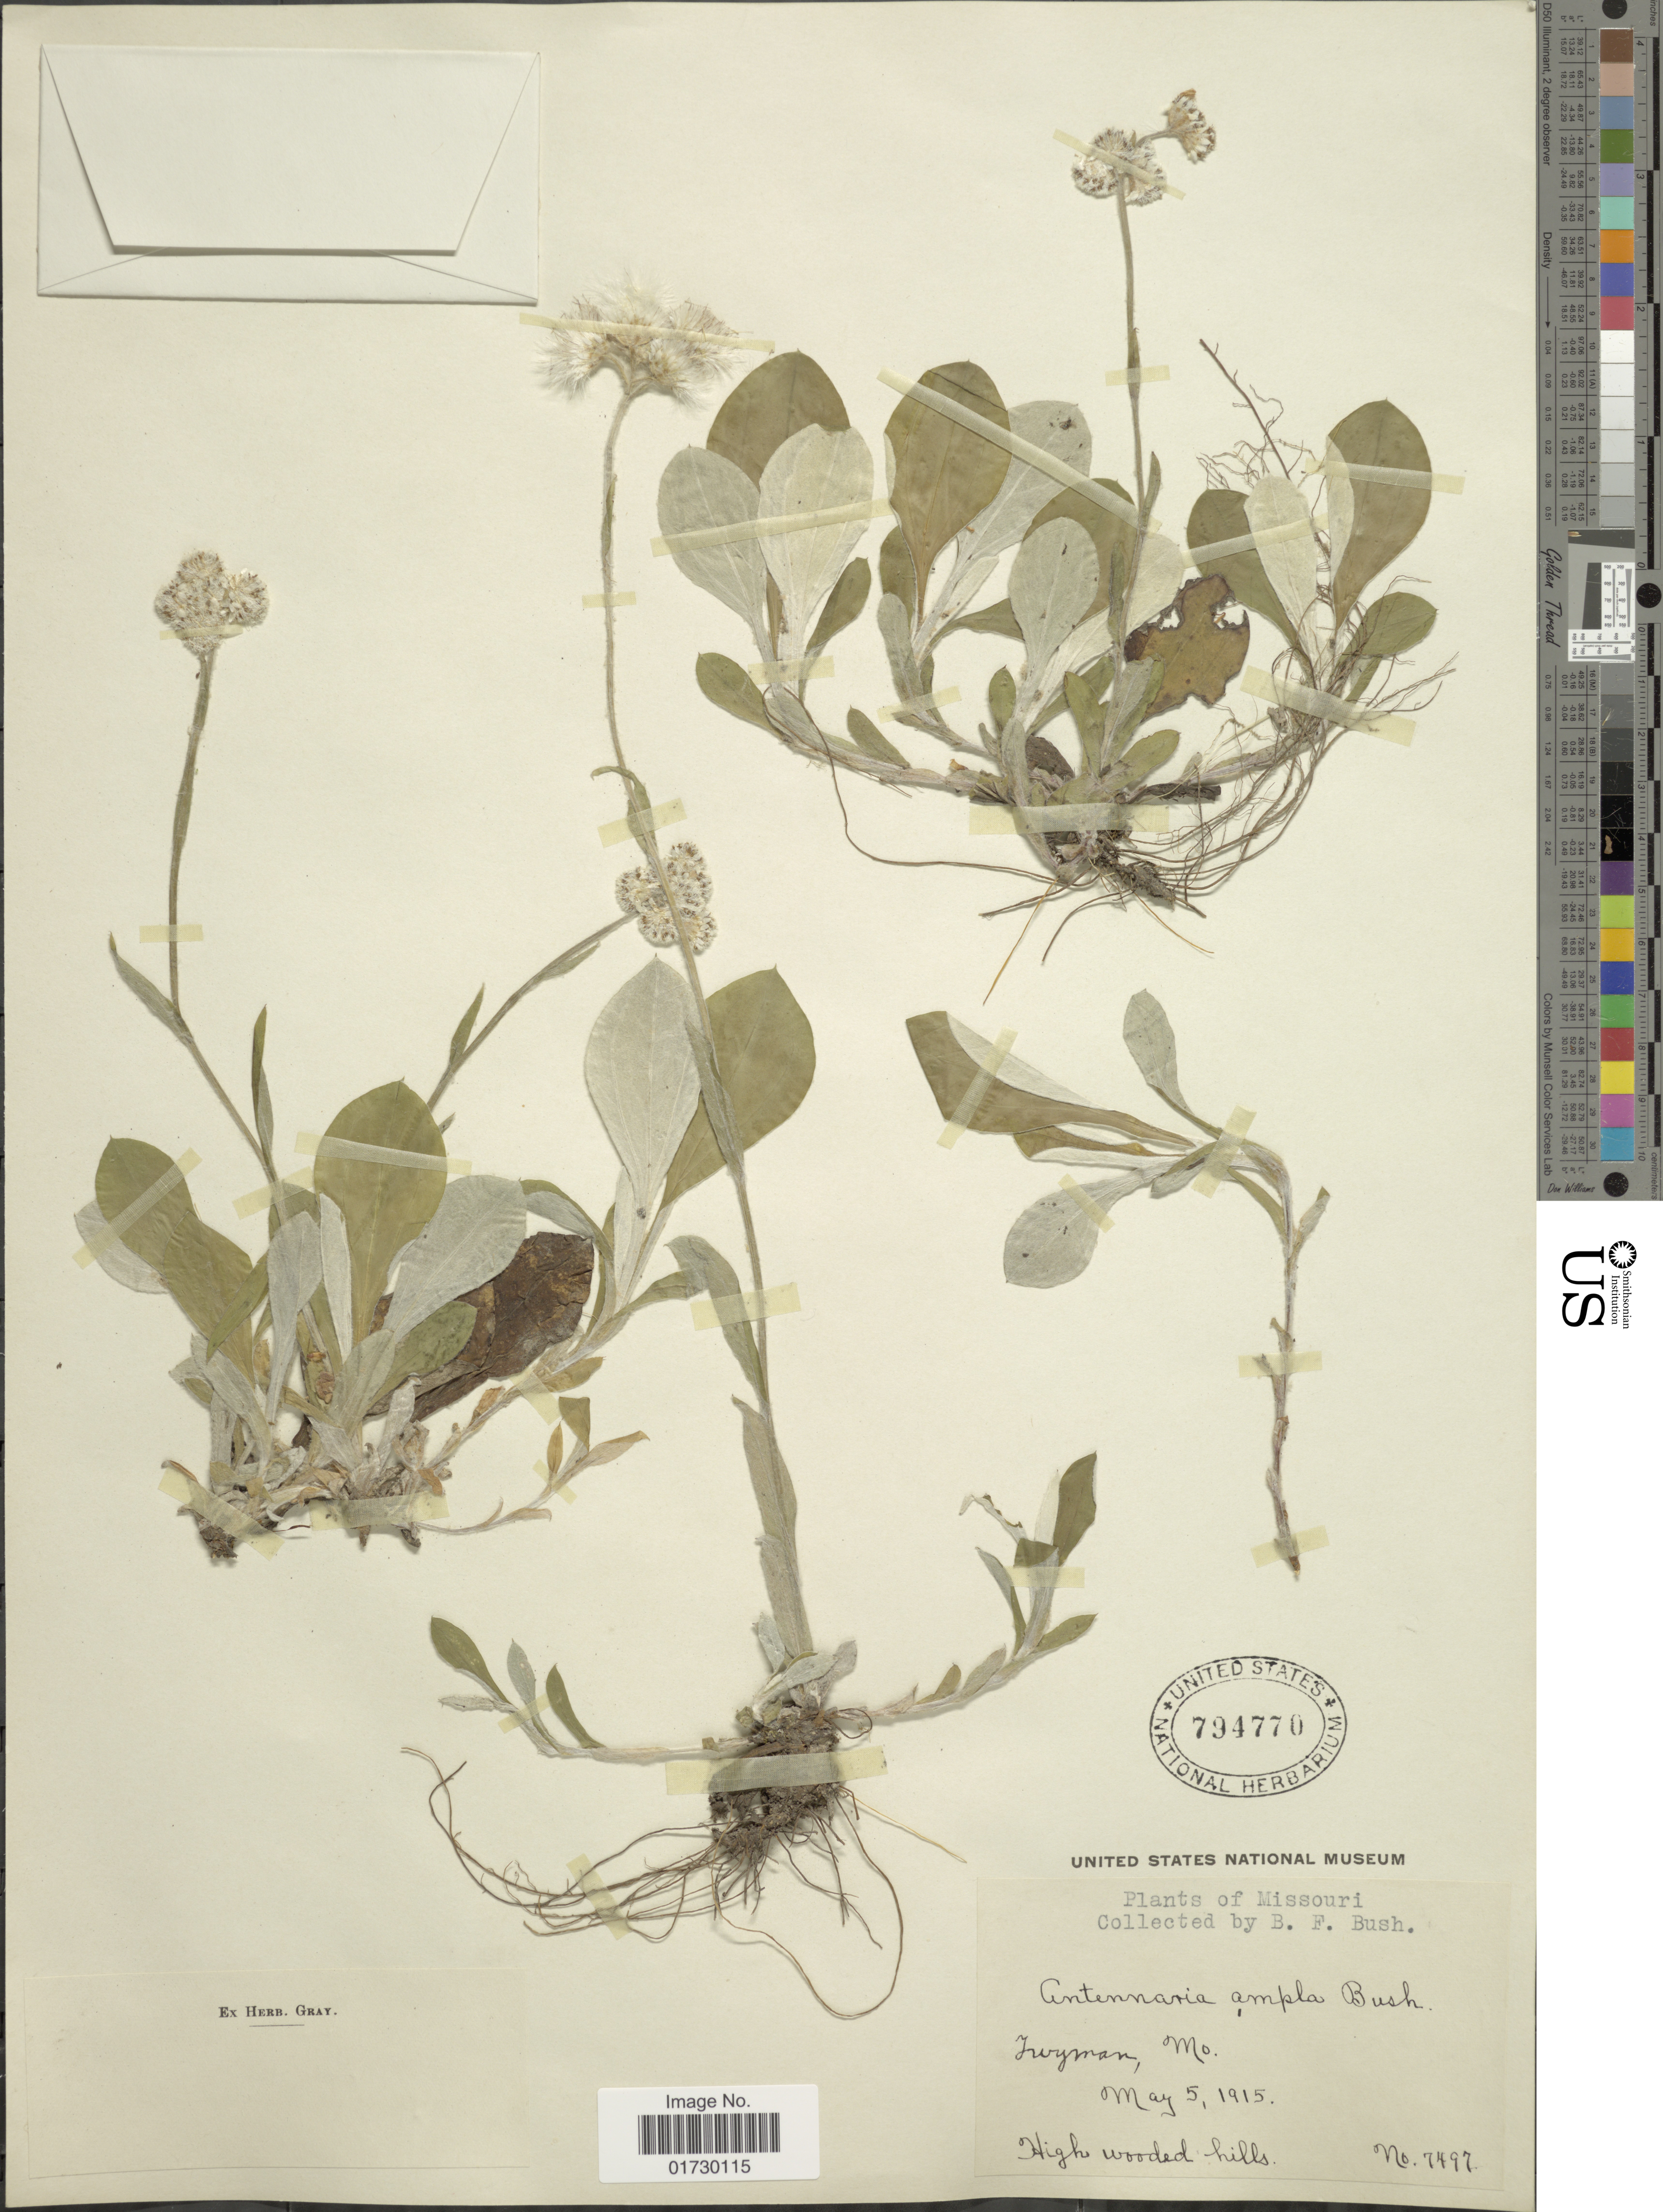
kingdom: Plantae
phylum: Tracheophyta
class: Magnoliopsida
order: Asterales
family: Asteraceae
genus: Antennaria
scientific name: Antennaria ampla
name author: Bush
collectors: B. F. Bush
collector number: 7497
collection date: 1915-05-05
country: United States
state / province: Missouri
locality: Twyman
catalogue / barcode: US 794770